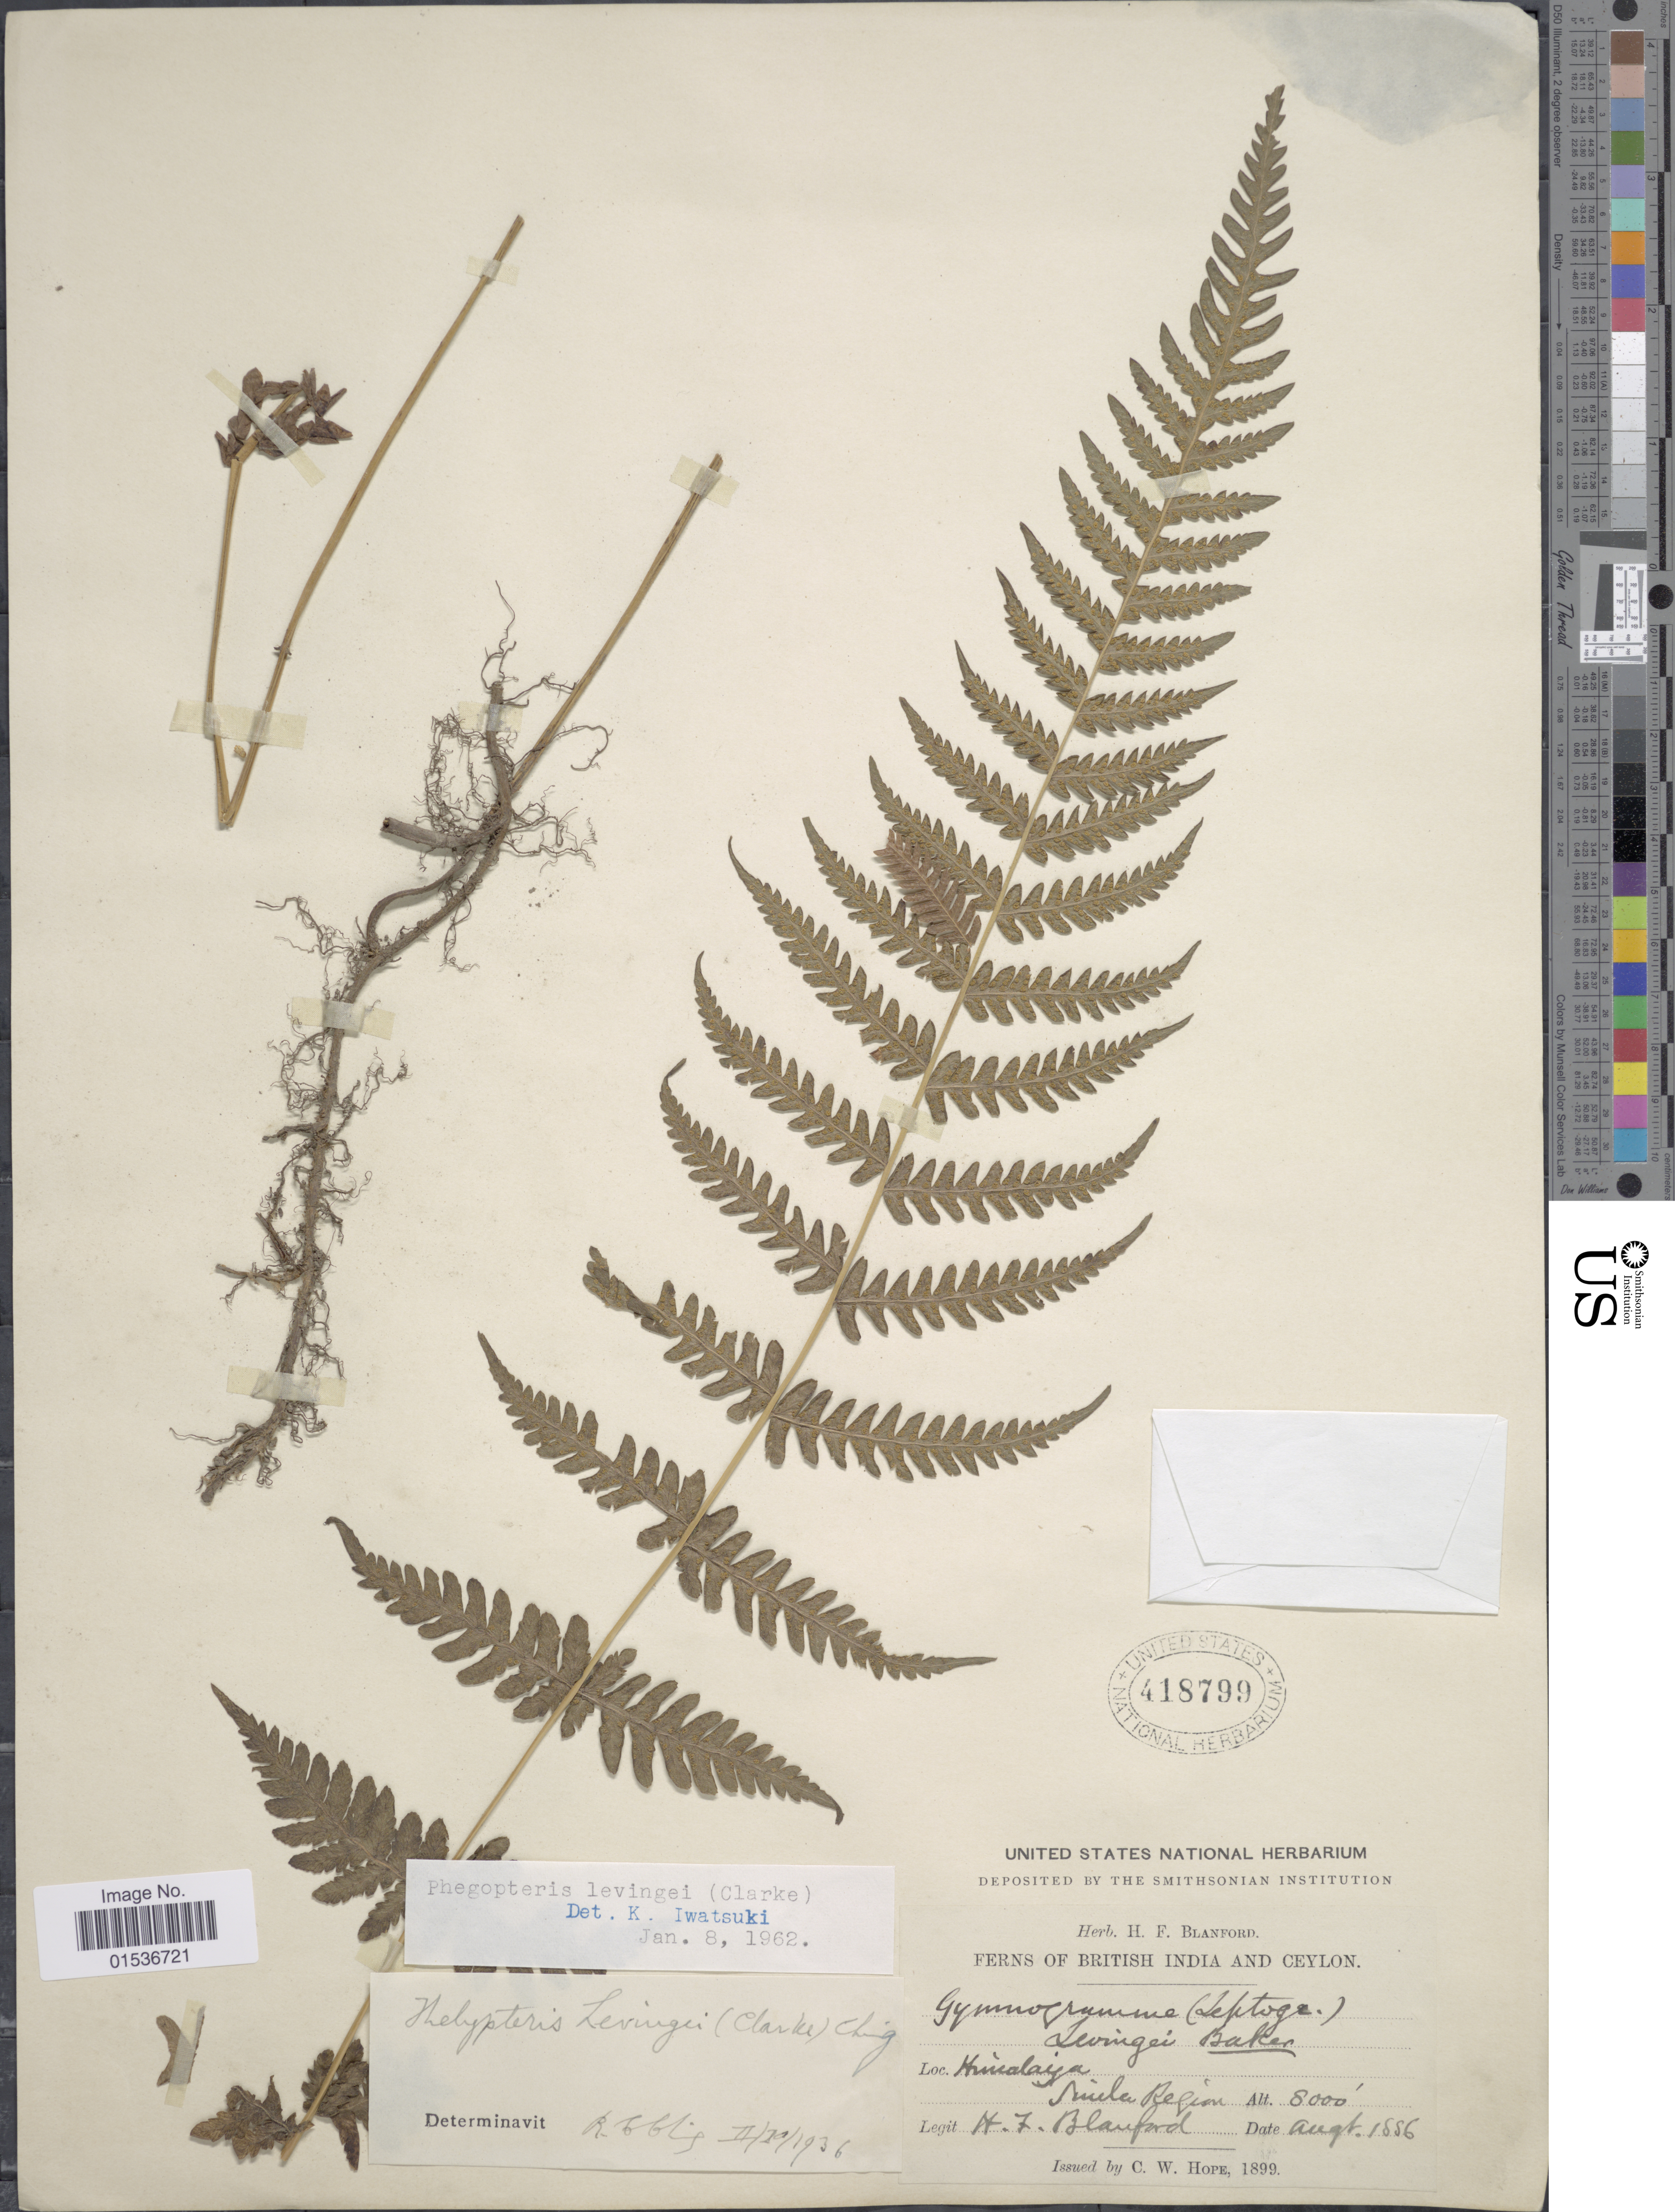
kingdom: Plantae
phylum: Tracheophyta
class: Polypodiopsida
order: Polypodiales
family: Thelypteridaceae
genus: Pseudophegopteris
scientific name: Pseudophegopteris levingei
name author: (C.B. Clarke) Ching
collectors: H. Blanford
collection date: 1886-08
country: India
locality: Bristish India and Ceylon, Himalaya, Simla Region.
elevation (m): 2438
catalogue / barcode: US 418799